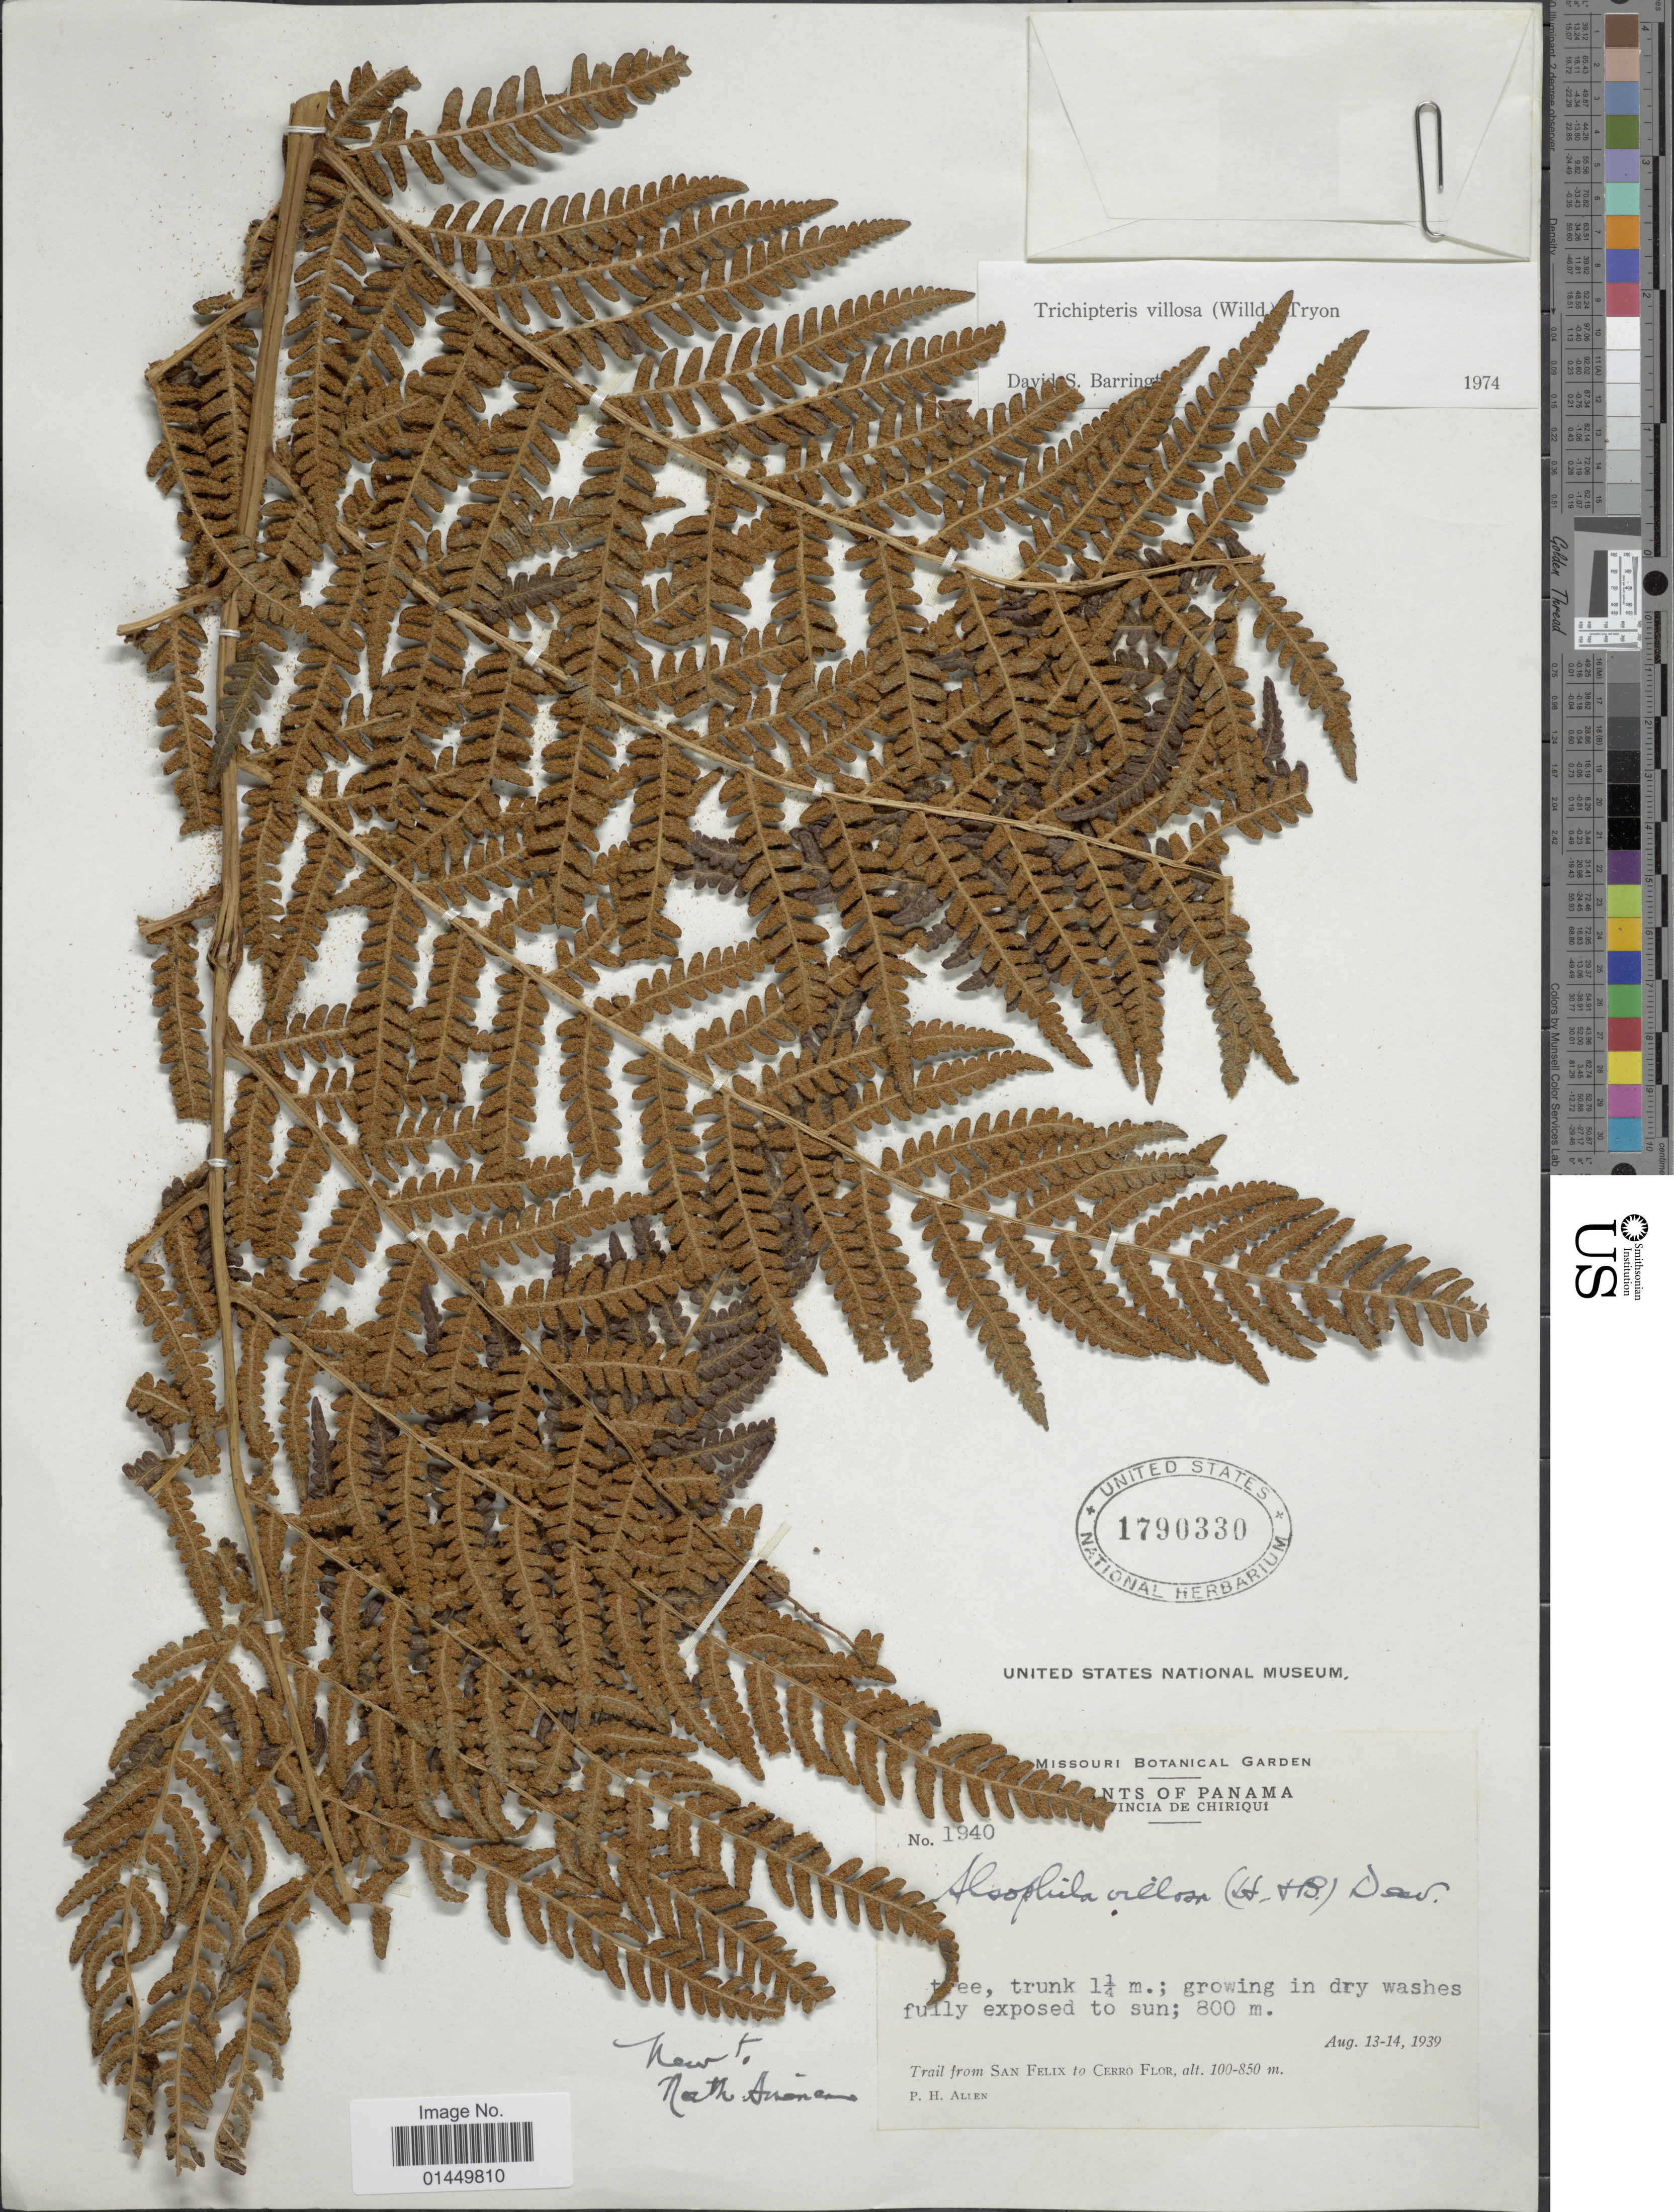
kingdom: Plantae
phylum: Tracheophyta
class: Polypodiopsida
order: Cyatheales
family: Cyatheaceae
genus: Cyathea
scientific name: Cyathea villosa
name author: Humb. & Bonpl. ex Willd.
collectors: P. H. Allen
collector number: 1940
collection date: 1939-08-13/1939-08-14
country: Panama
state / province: Chiriqui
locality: Provincia de Chiriqui, Trail from San Felix to Cerro Flor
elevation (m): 100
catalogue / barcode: US 1790330